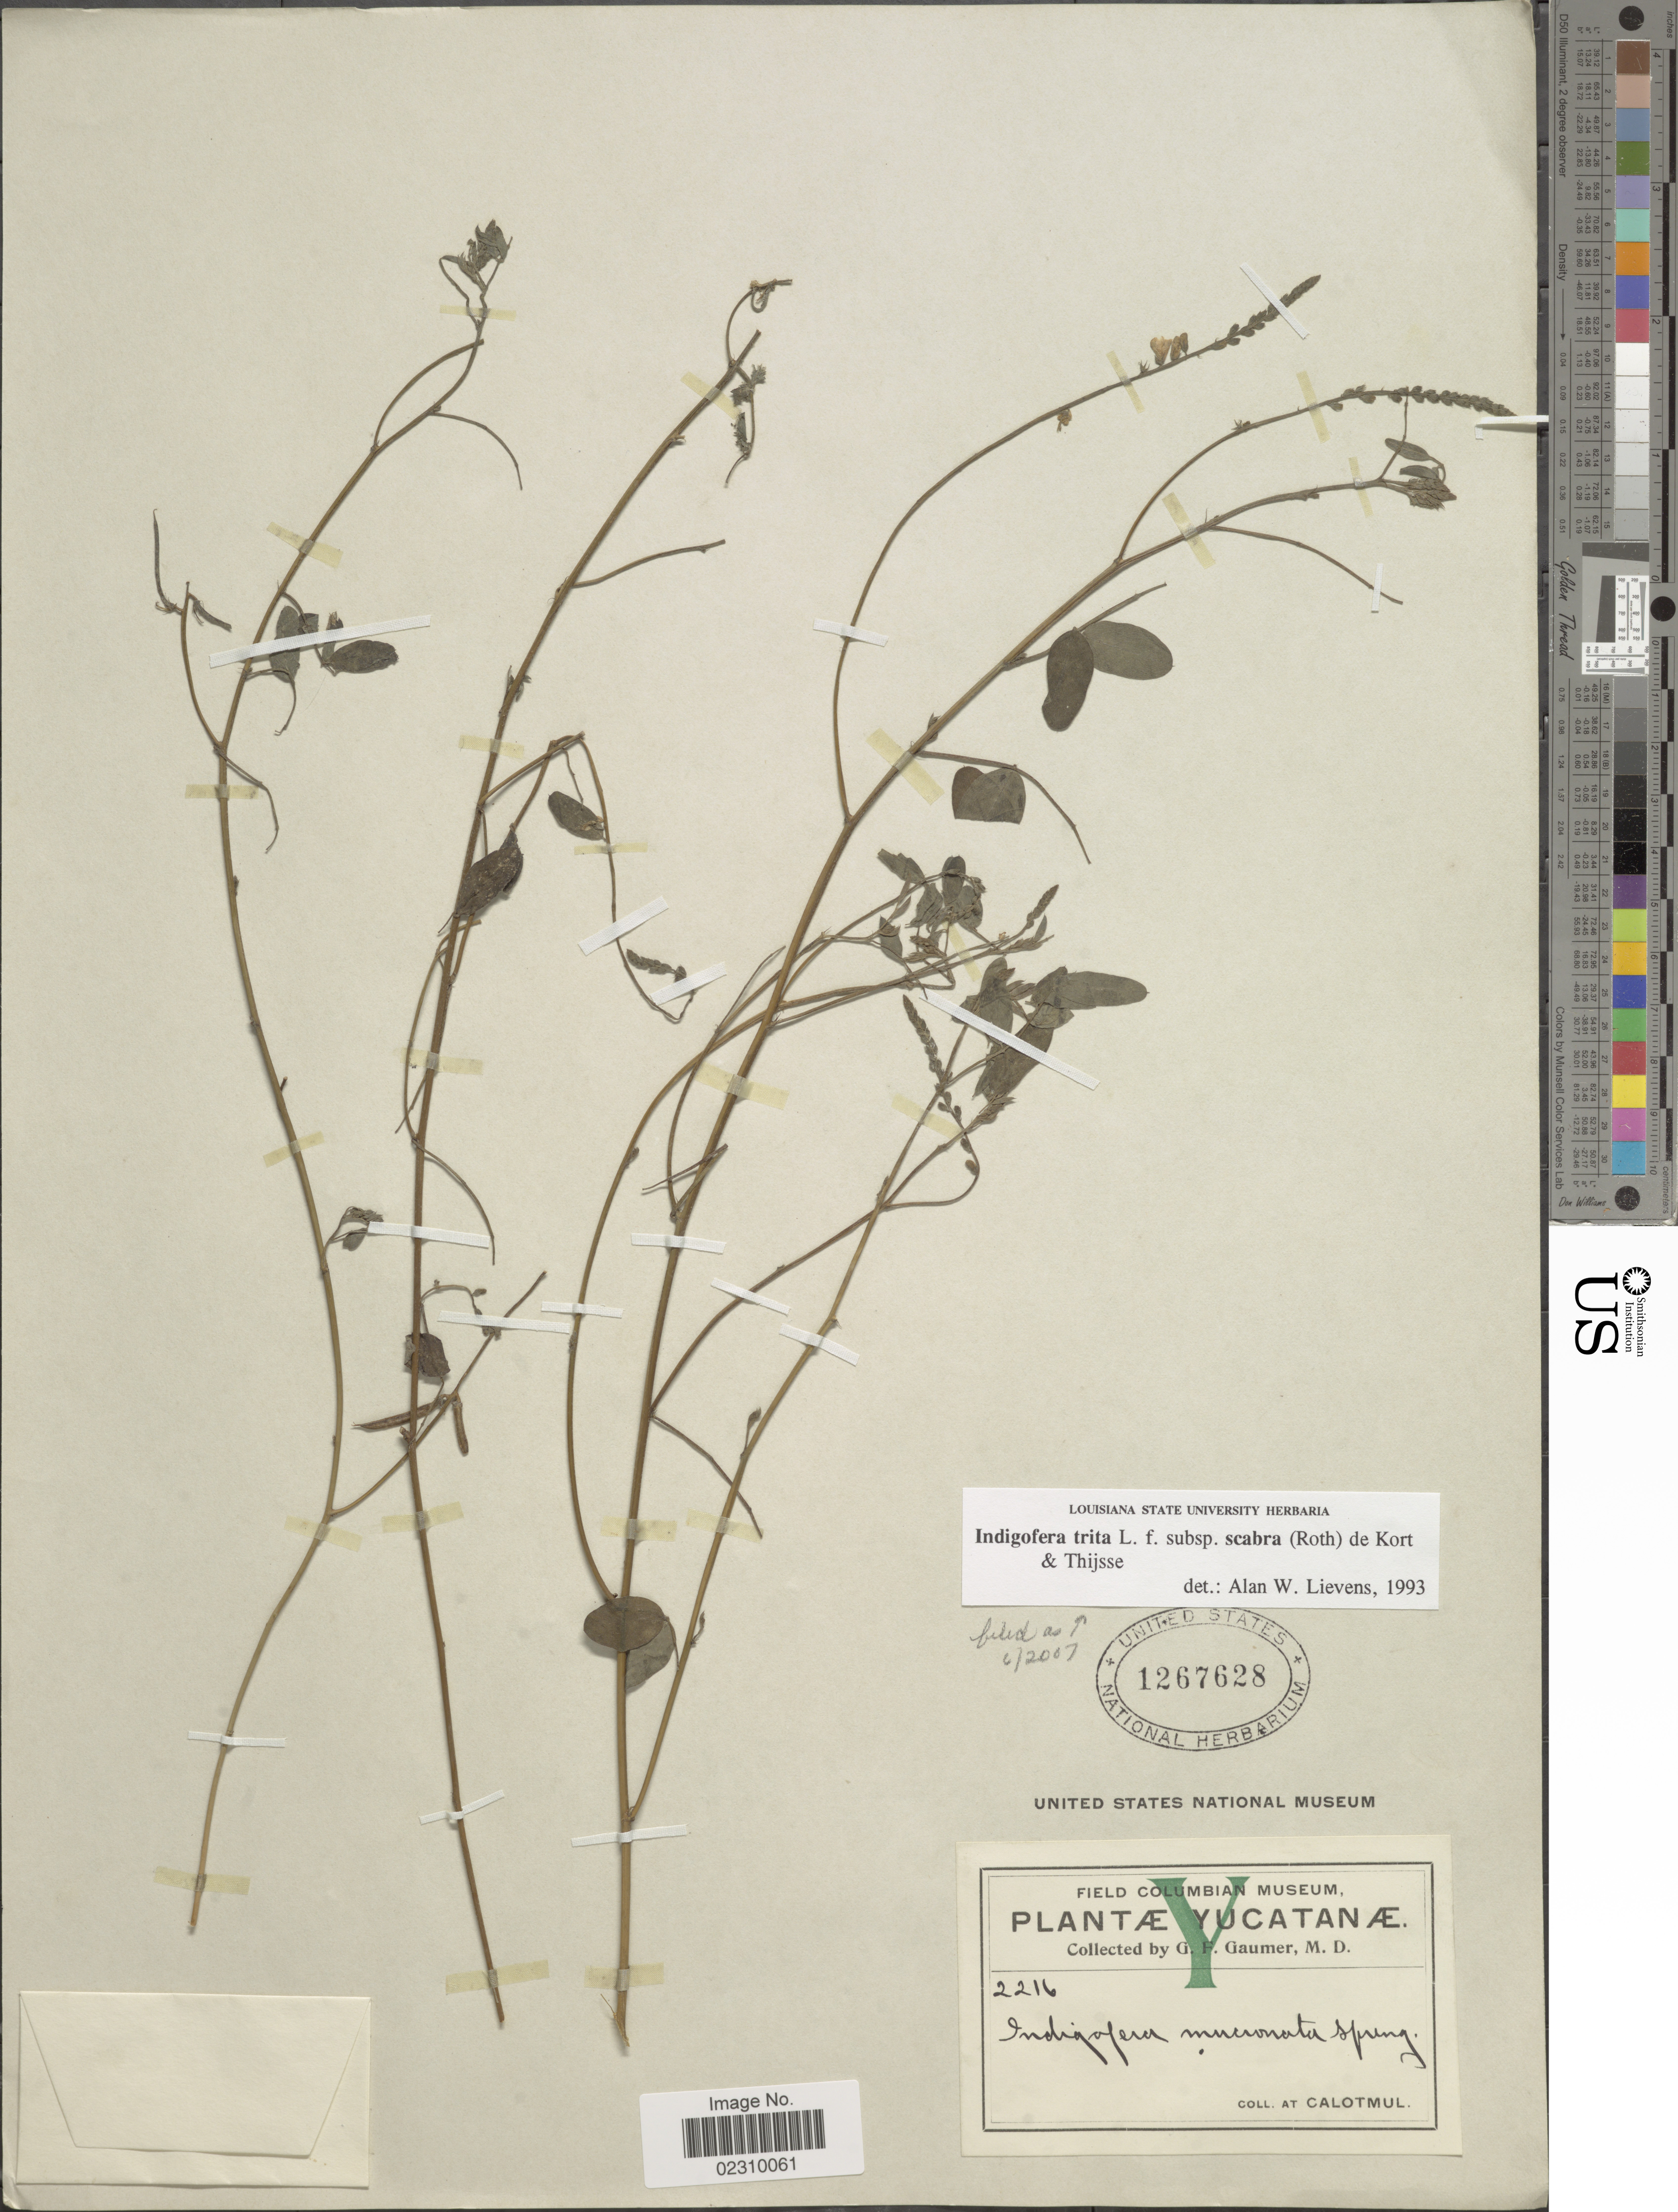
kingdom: Plantae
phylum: Tracheophyta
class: Magnoliopsida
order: Fabales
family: Fabaceae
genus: Indigofera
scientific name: Indigofera trita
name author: L. f.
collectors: G. F. Gaumer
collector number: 2216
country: Mexico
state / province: Yucatán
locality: At Calotmul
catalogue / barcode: US 1267628